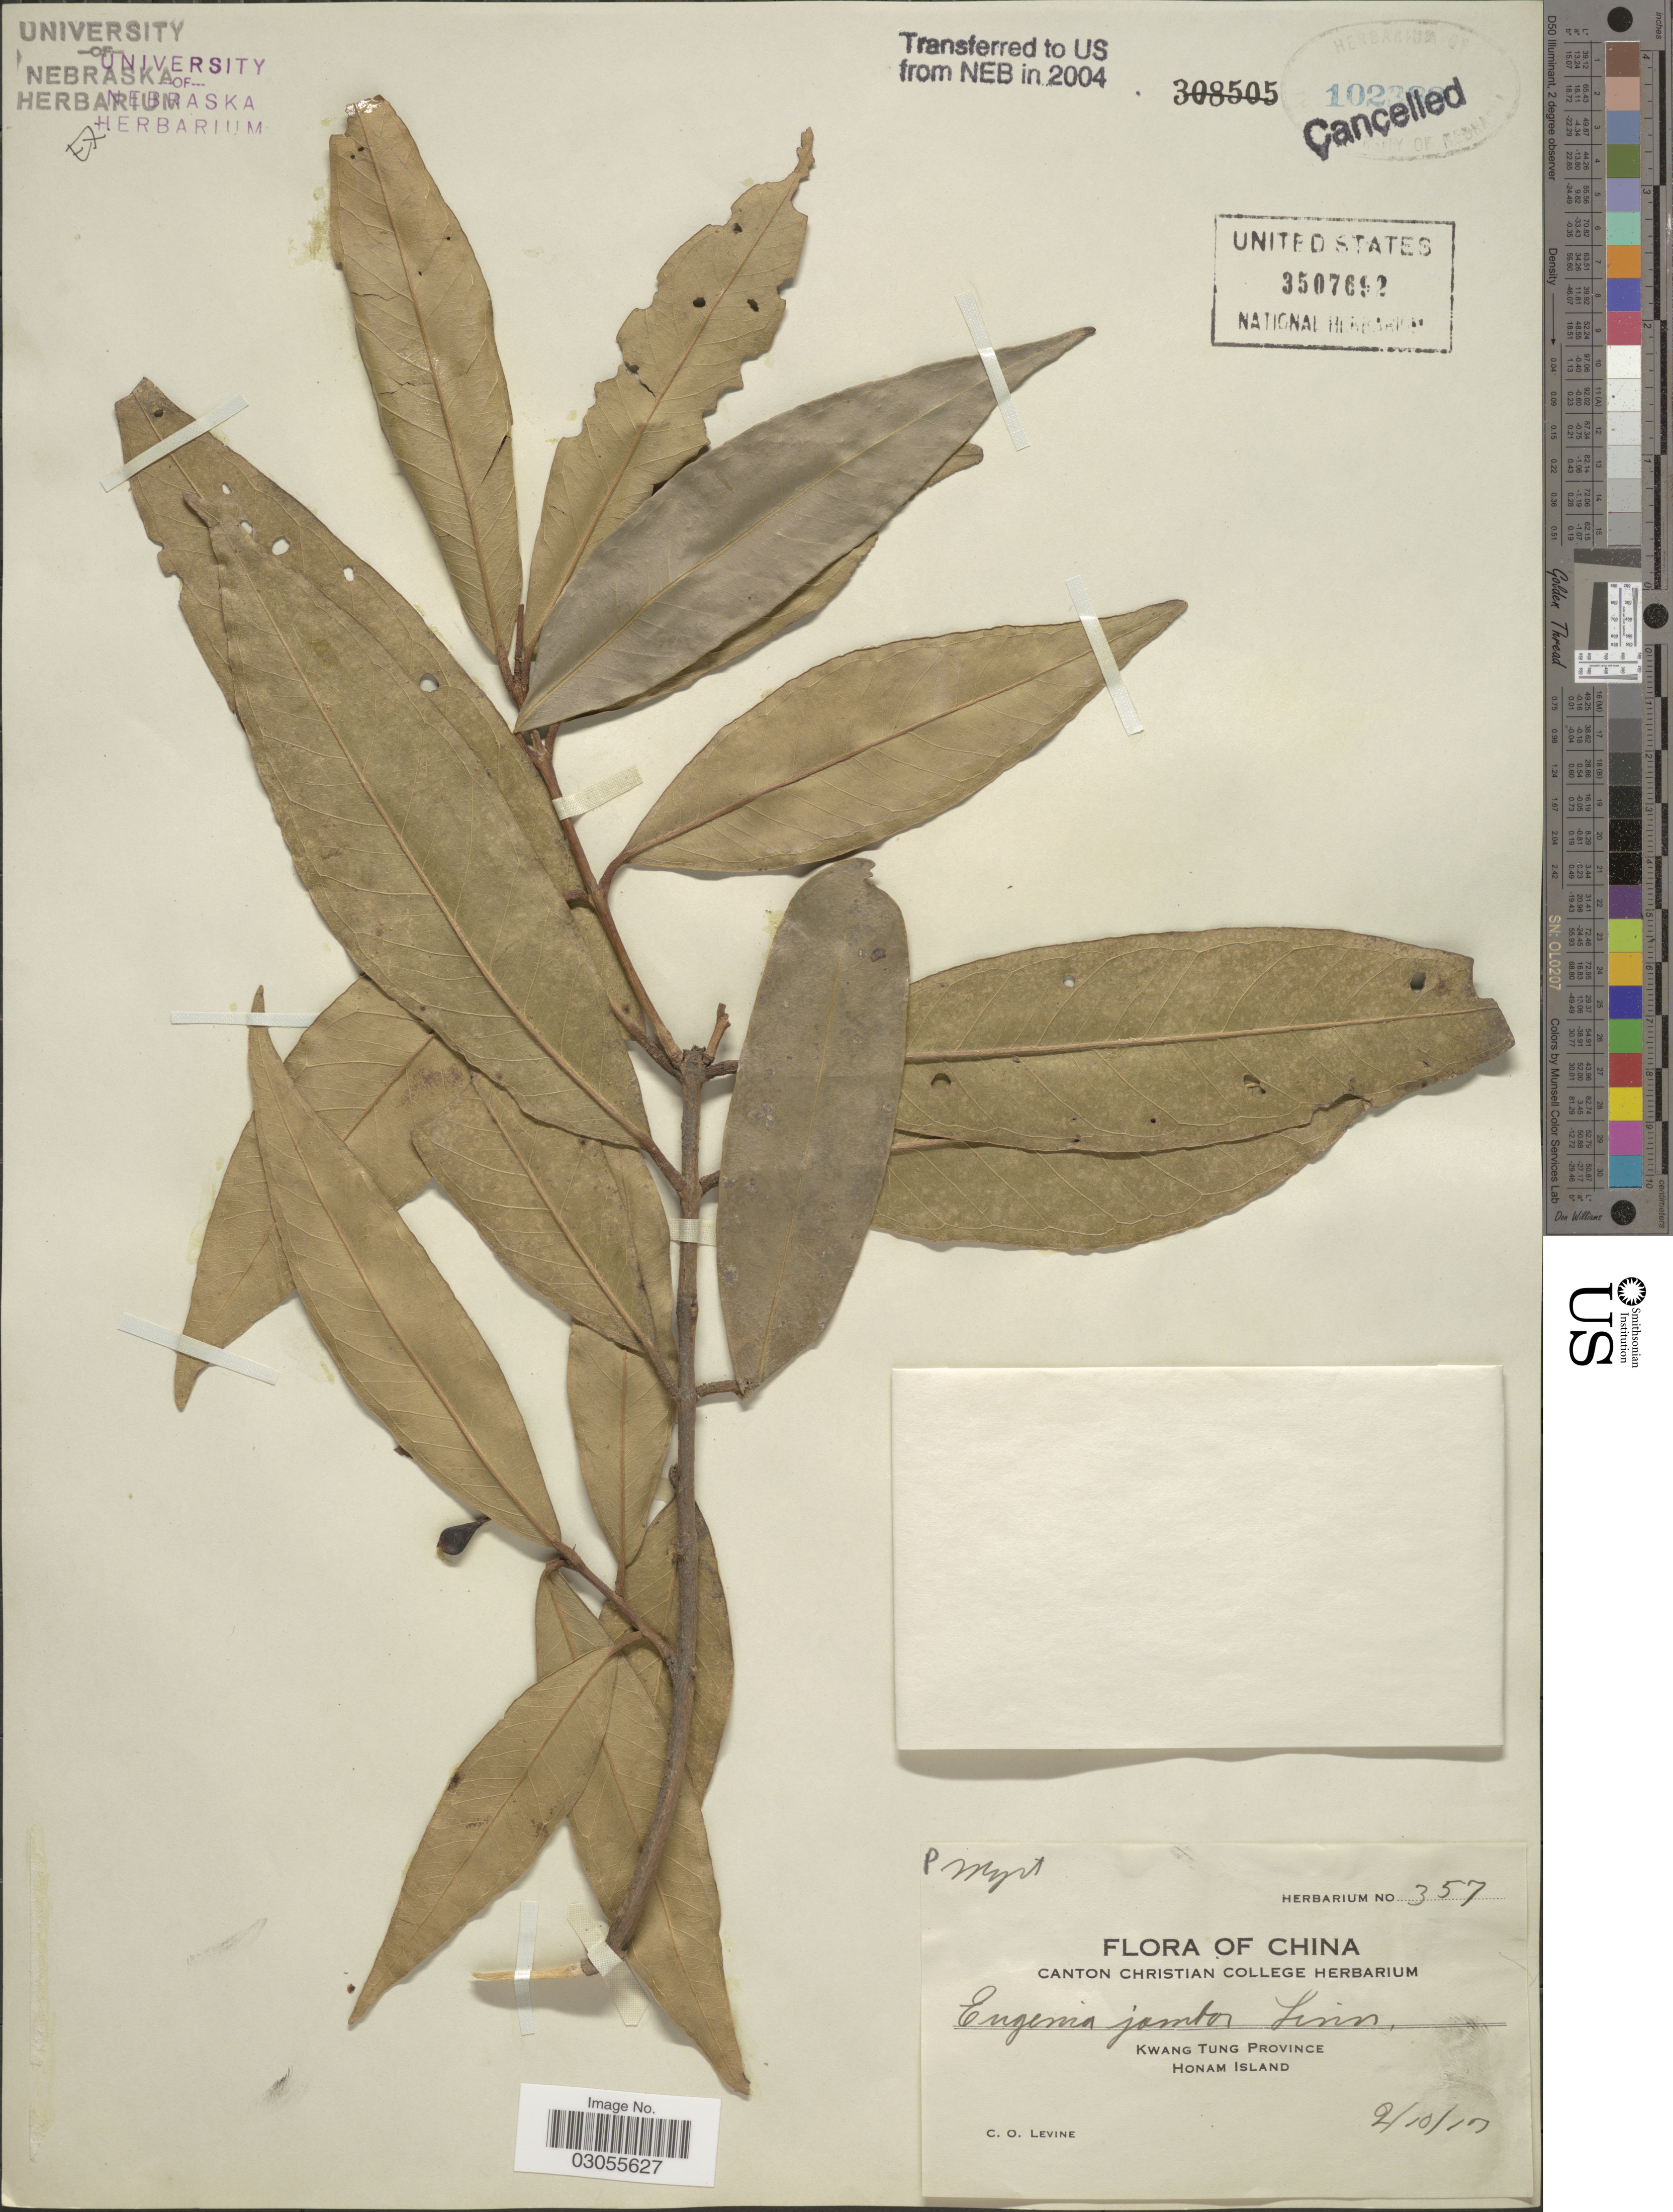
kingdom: Plantae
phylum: Tracheophyta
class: Magnoliopsida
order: Myrtales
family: Myrtaceae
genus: Syzygium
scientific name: Syzygium jambos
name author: (L.) Alston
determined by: Strong, Mark T., (BOT), Smithsonian Institution - National Museum of Natural History (UNITED STATES)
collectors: C. O. Levine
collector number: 357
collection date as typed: Transcribed d/m/y: 2/10/17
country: China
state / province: Guangdong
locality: Kwang Tung Province. Honam Island.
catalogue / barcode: US 3507692